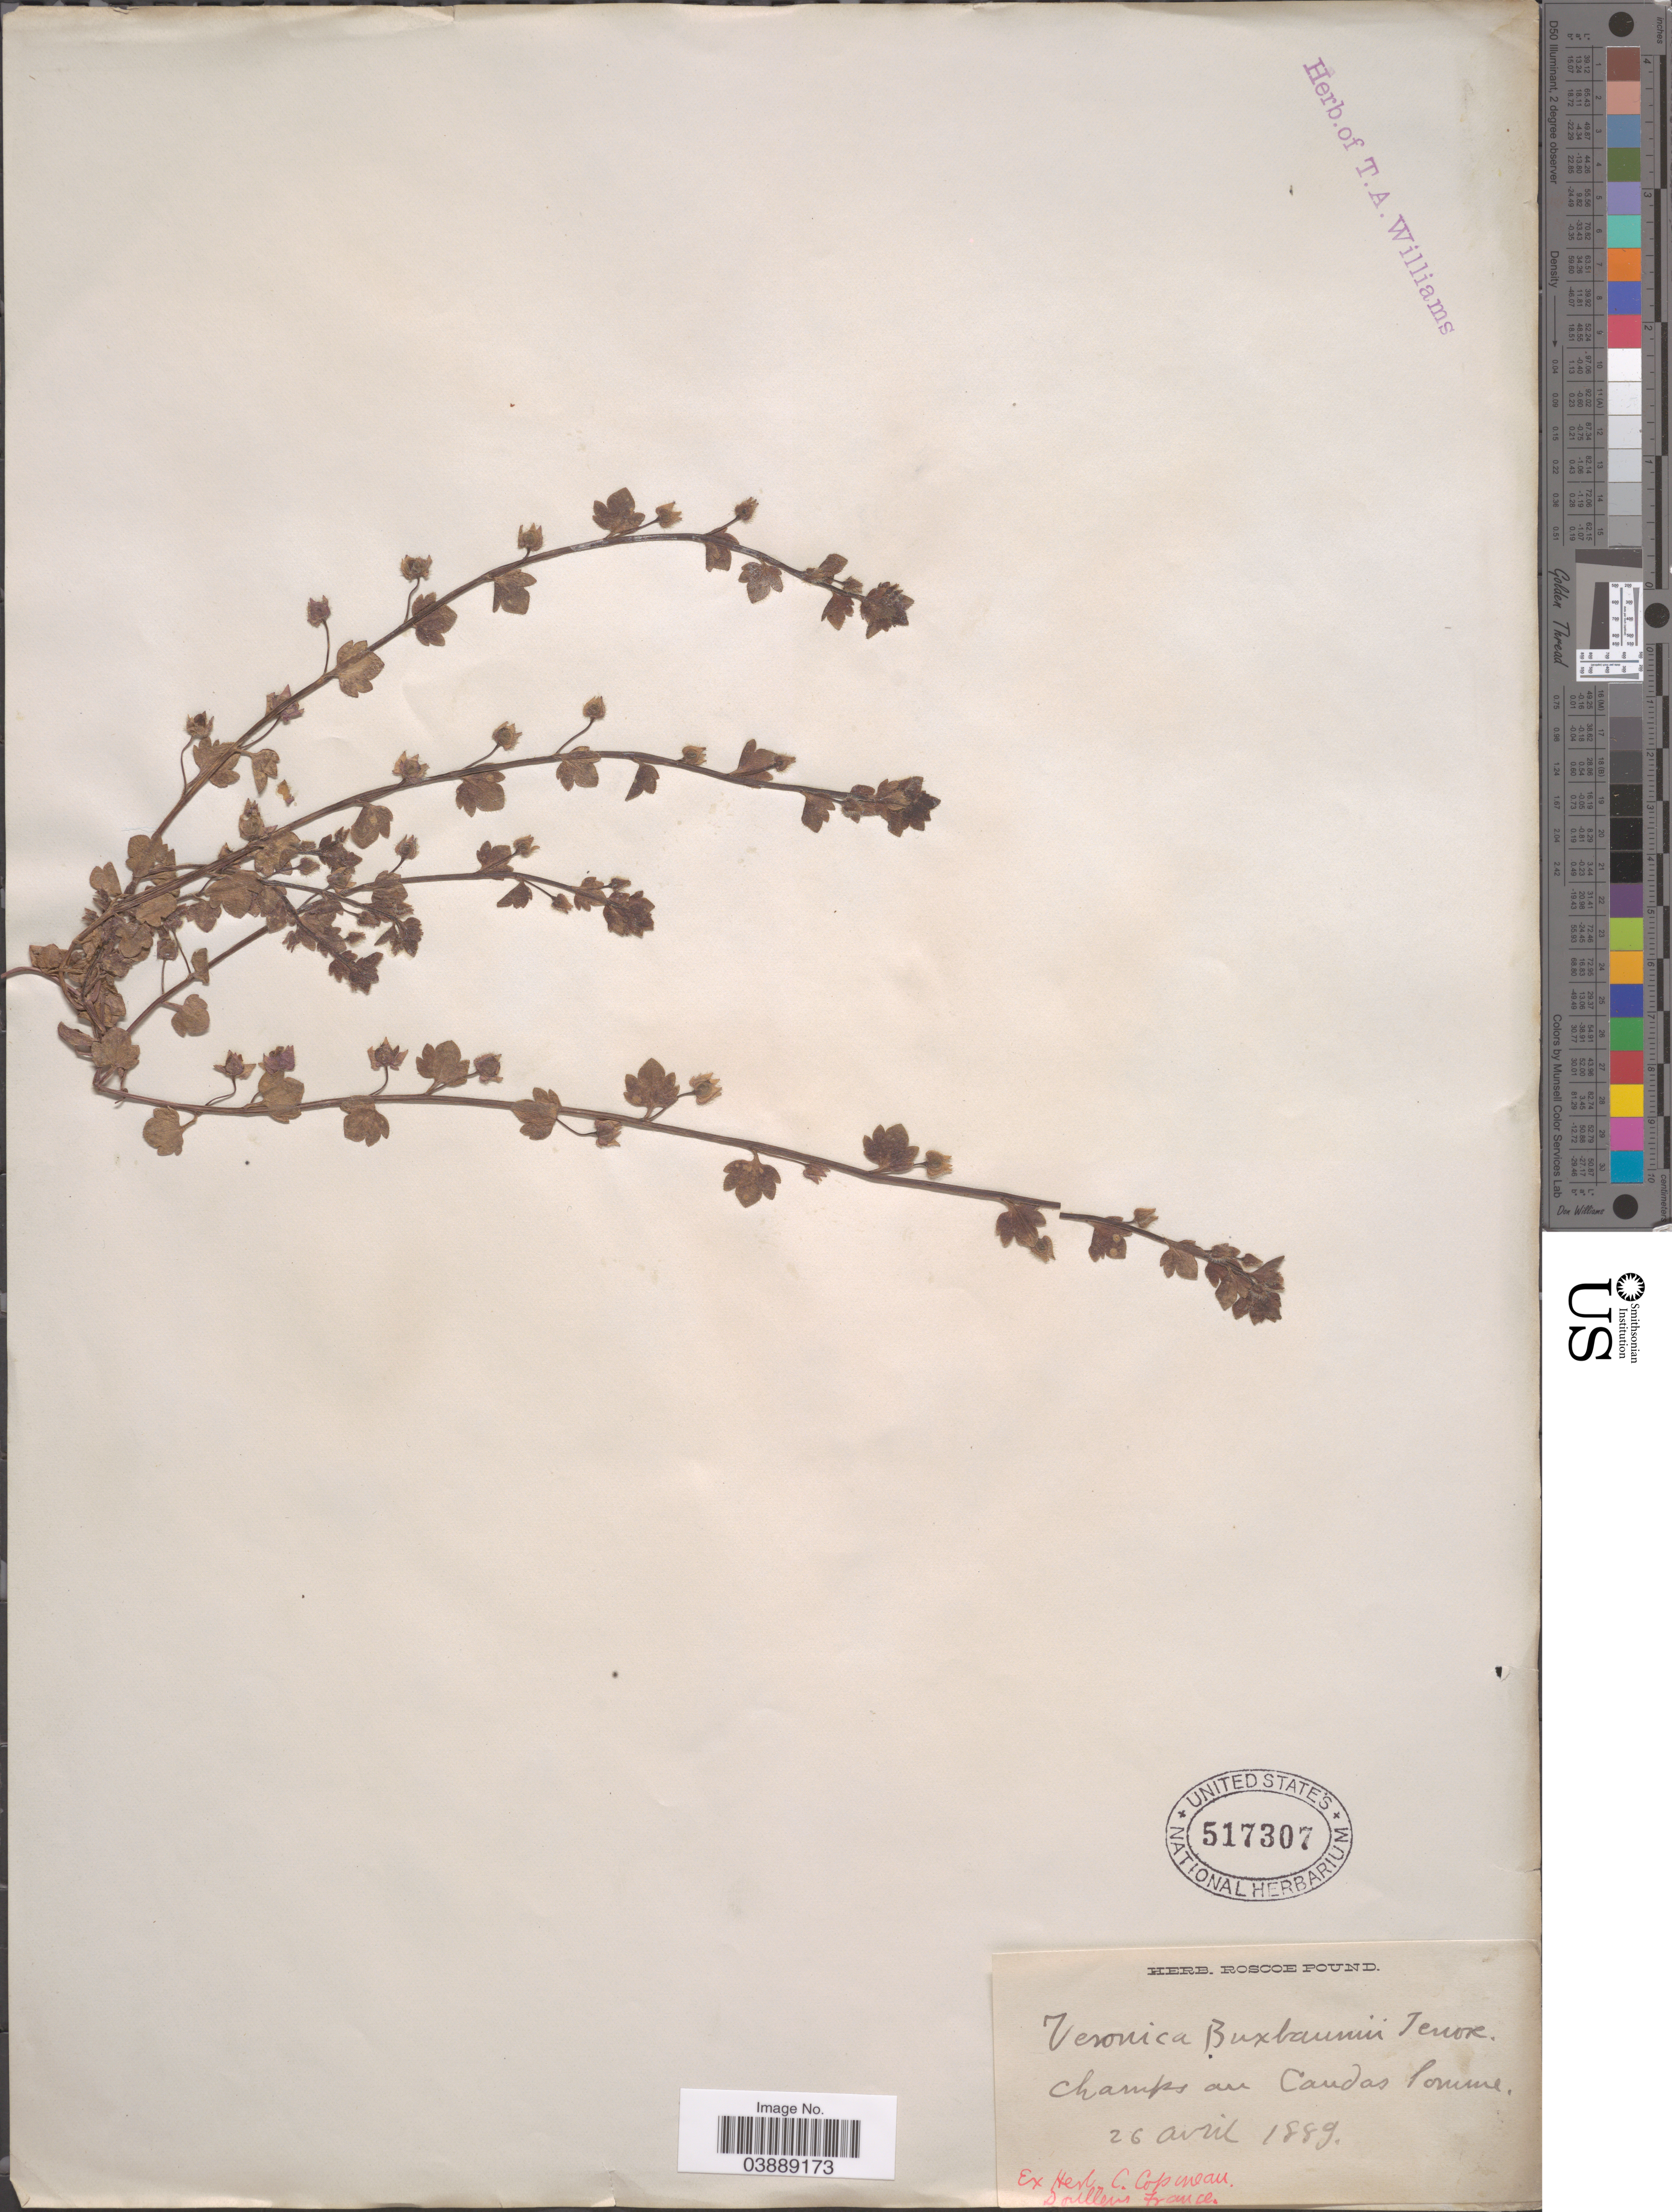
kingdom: Plantae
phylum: Tracheophyta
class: Magnoliopsida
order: Lamiales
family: Plantaginaceae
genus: Veronica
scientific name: Veronica buxbaumii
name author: Ten.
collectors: ex herb. C. Copineau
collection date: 1889-04-26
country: France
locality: Champs au Candas Somme. Doullens.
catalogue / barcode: US 517307